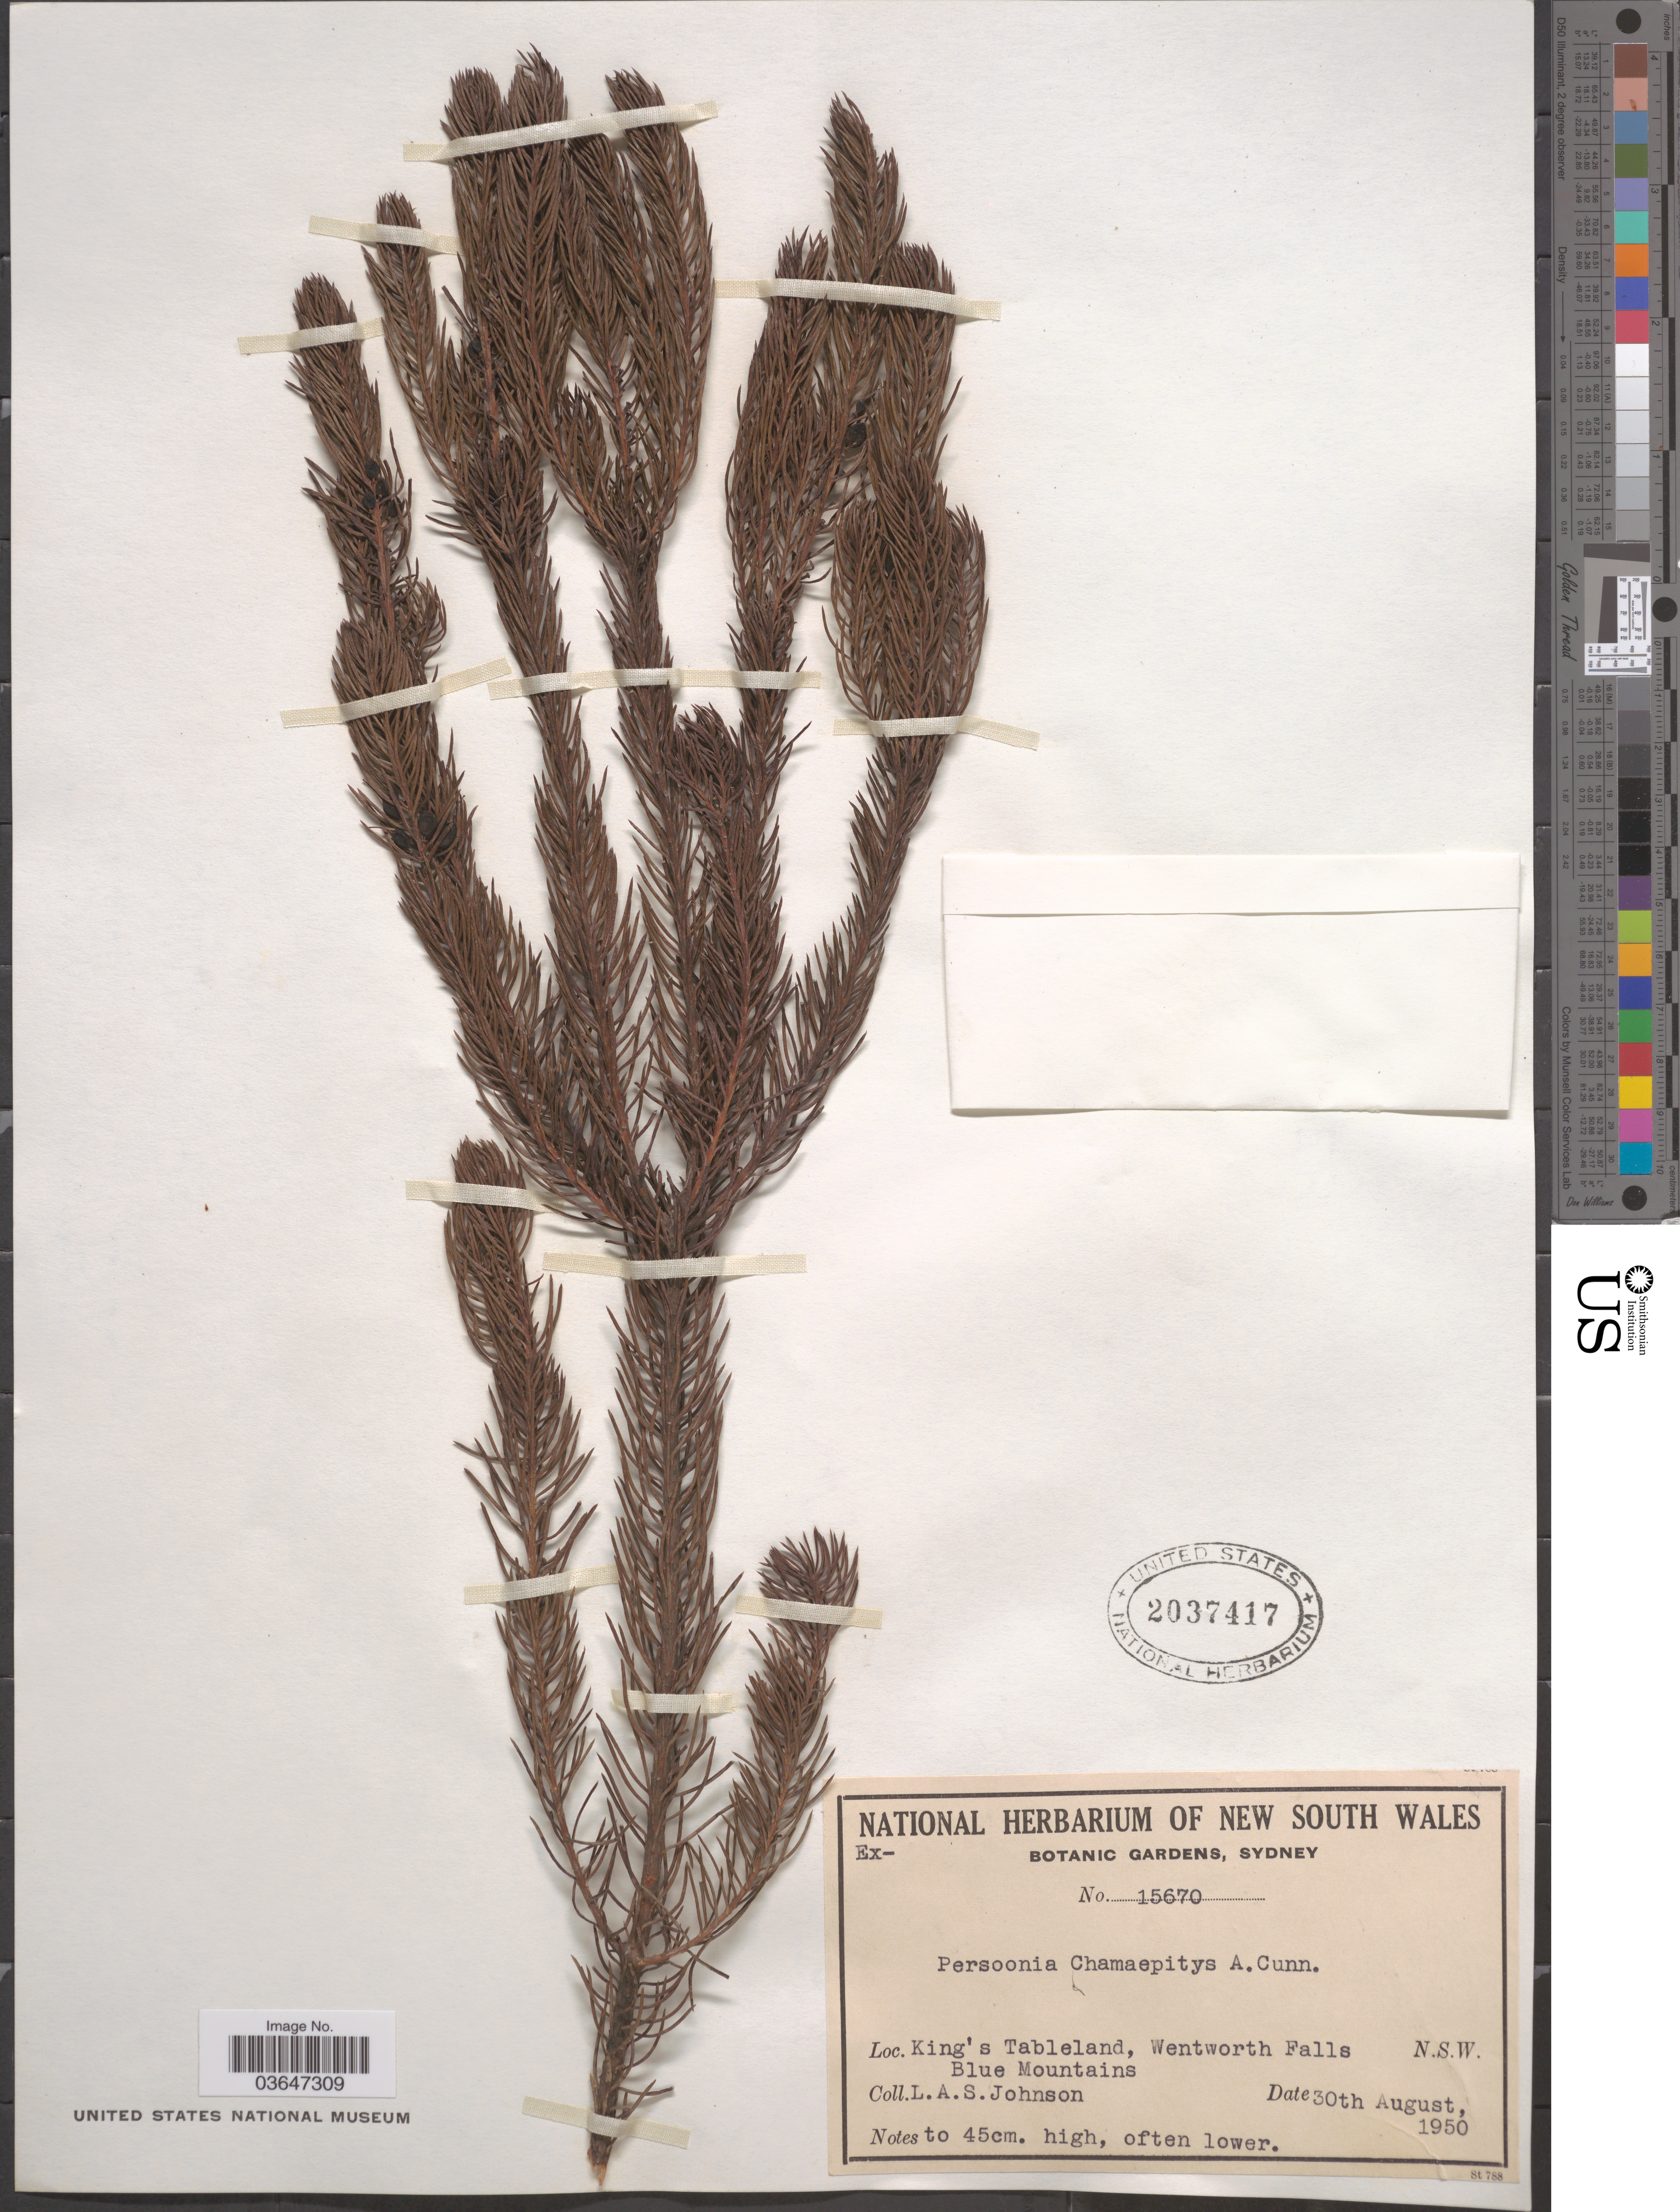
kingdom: Plantae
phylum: Tracheophyta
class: Magnoliopsida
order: Proteales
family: Proteaceae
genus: Persoonia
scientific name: Persoonia chamaepitys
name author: A. Cunn.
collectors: L. A. S. Johnson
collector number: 15670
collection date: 1950-08-30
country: Australia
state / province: New South Wales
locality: King's Tableland, Wentworth Falls. Blue Mountains.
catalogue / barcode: US 2037417